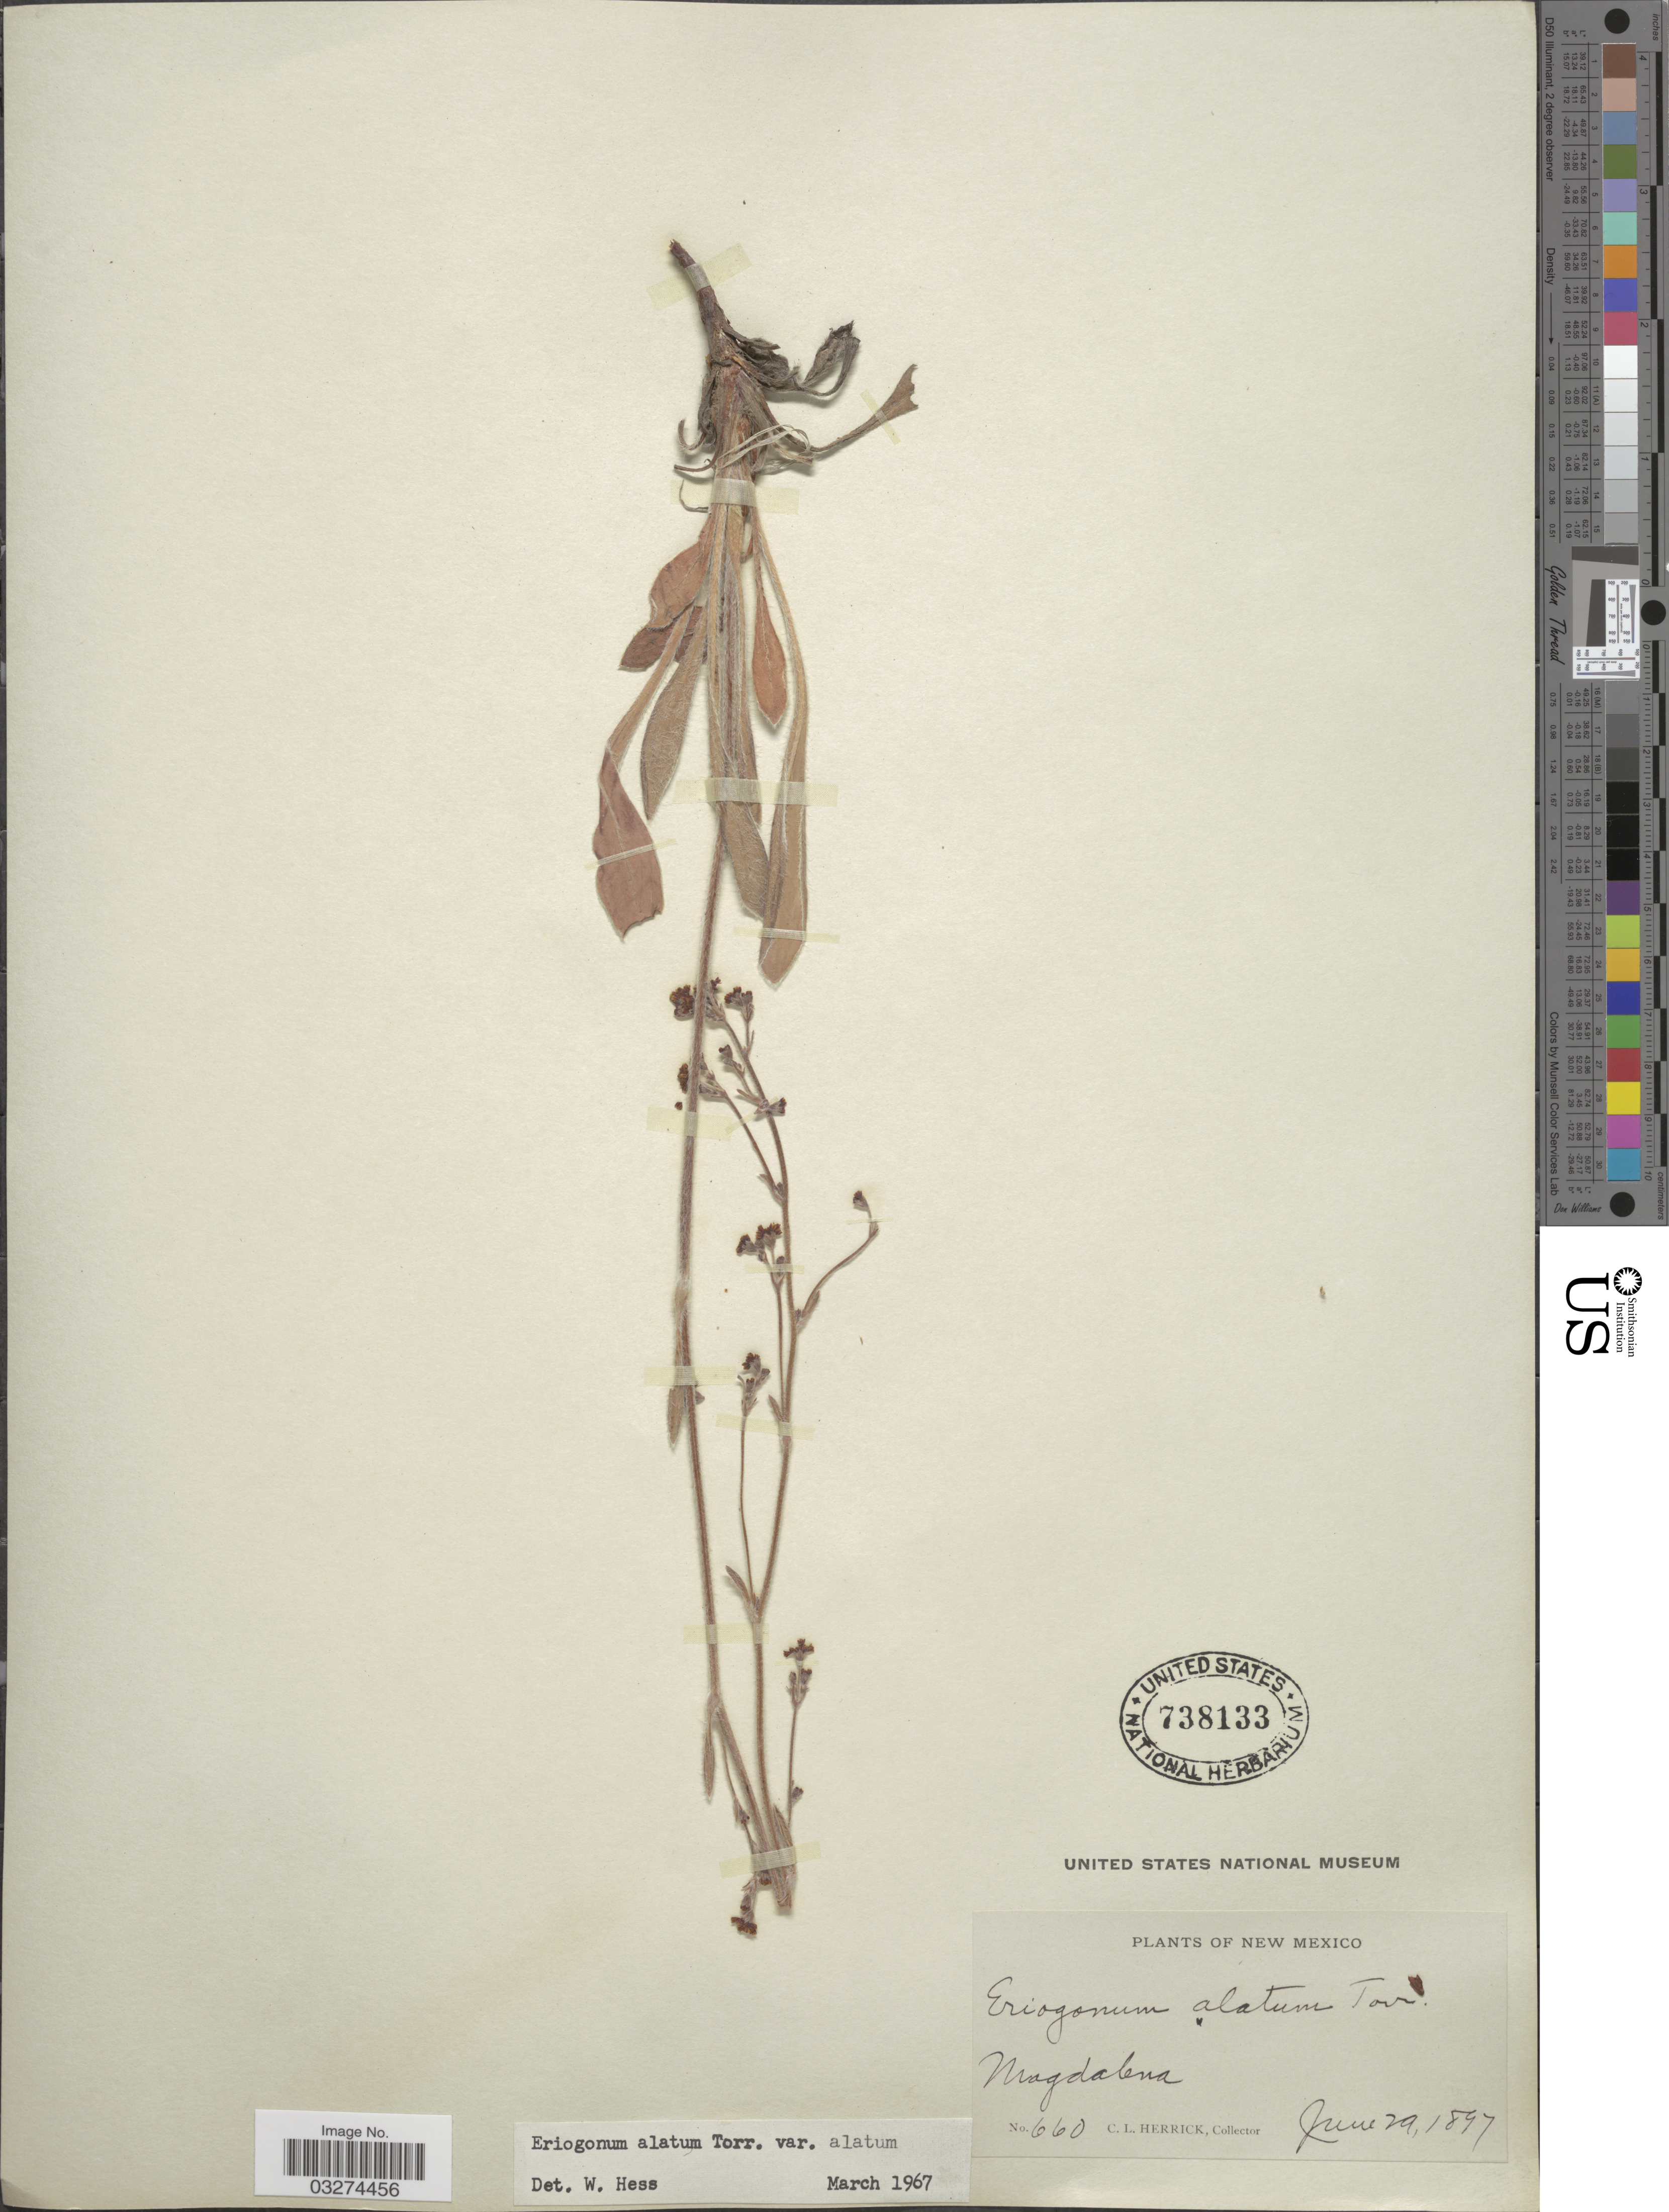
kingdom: Plantae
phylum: Tracheophyta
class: Magnoliopsida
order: Caryophyllales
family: Polygonaceae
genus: Eriogonum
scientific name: Eriogonum alatum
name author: Torr.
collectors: C. Herrick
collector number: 660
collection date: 1897-06-29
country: Colombia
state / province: Magdalena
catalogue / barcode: US 738133